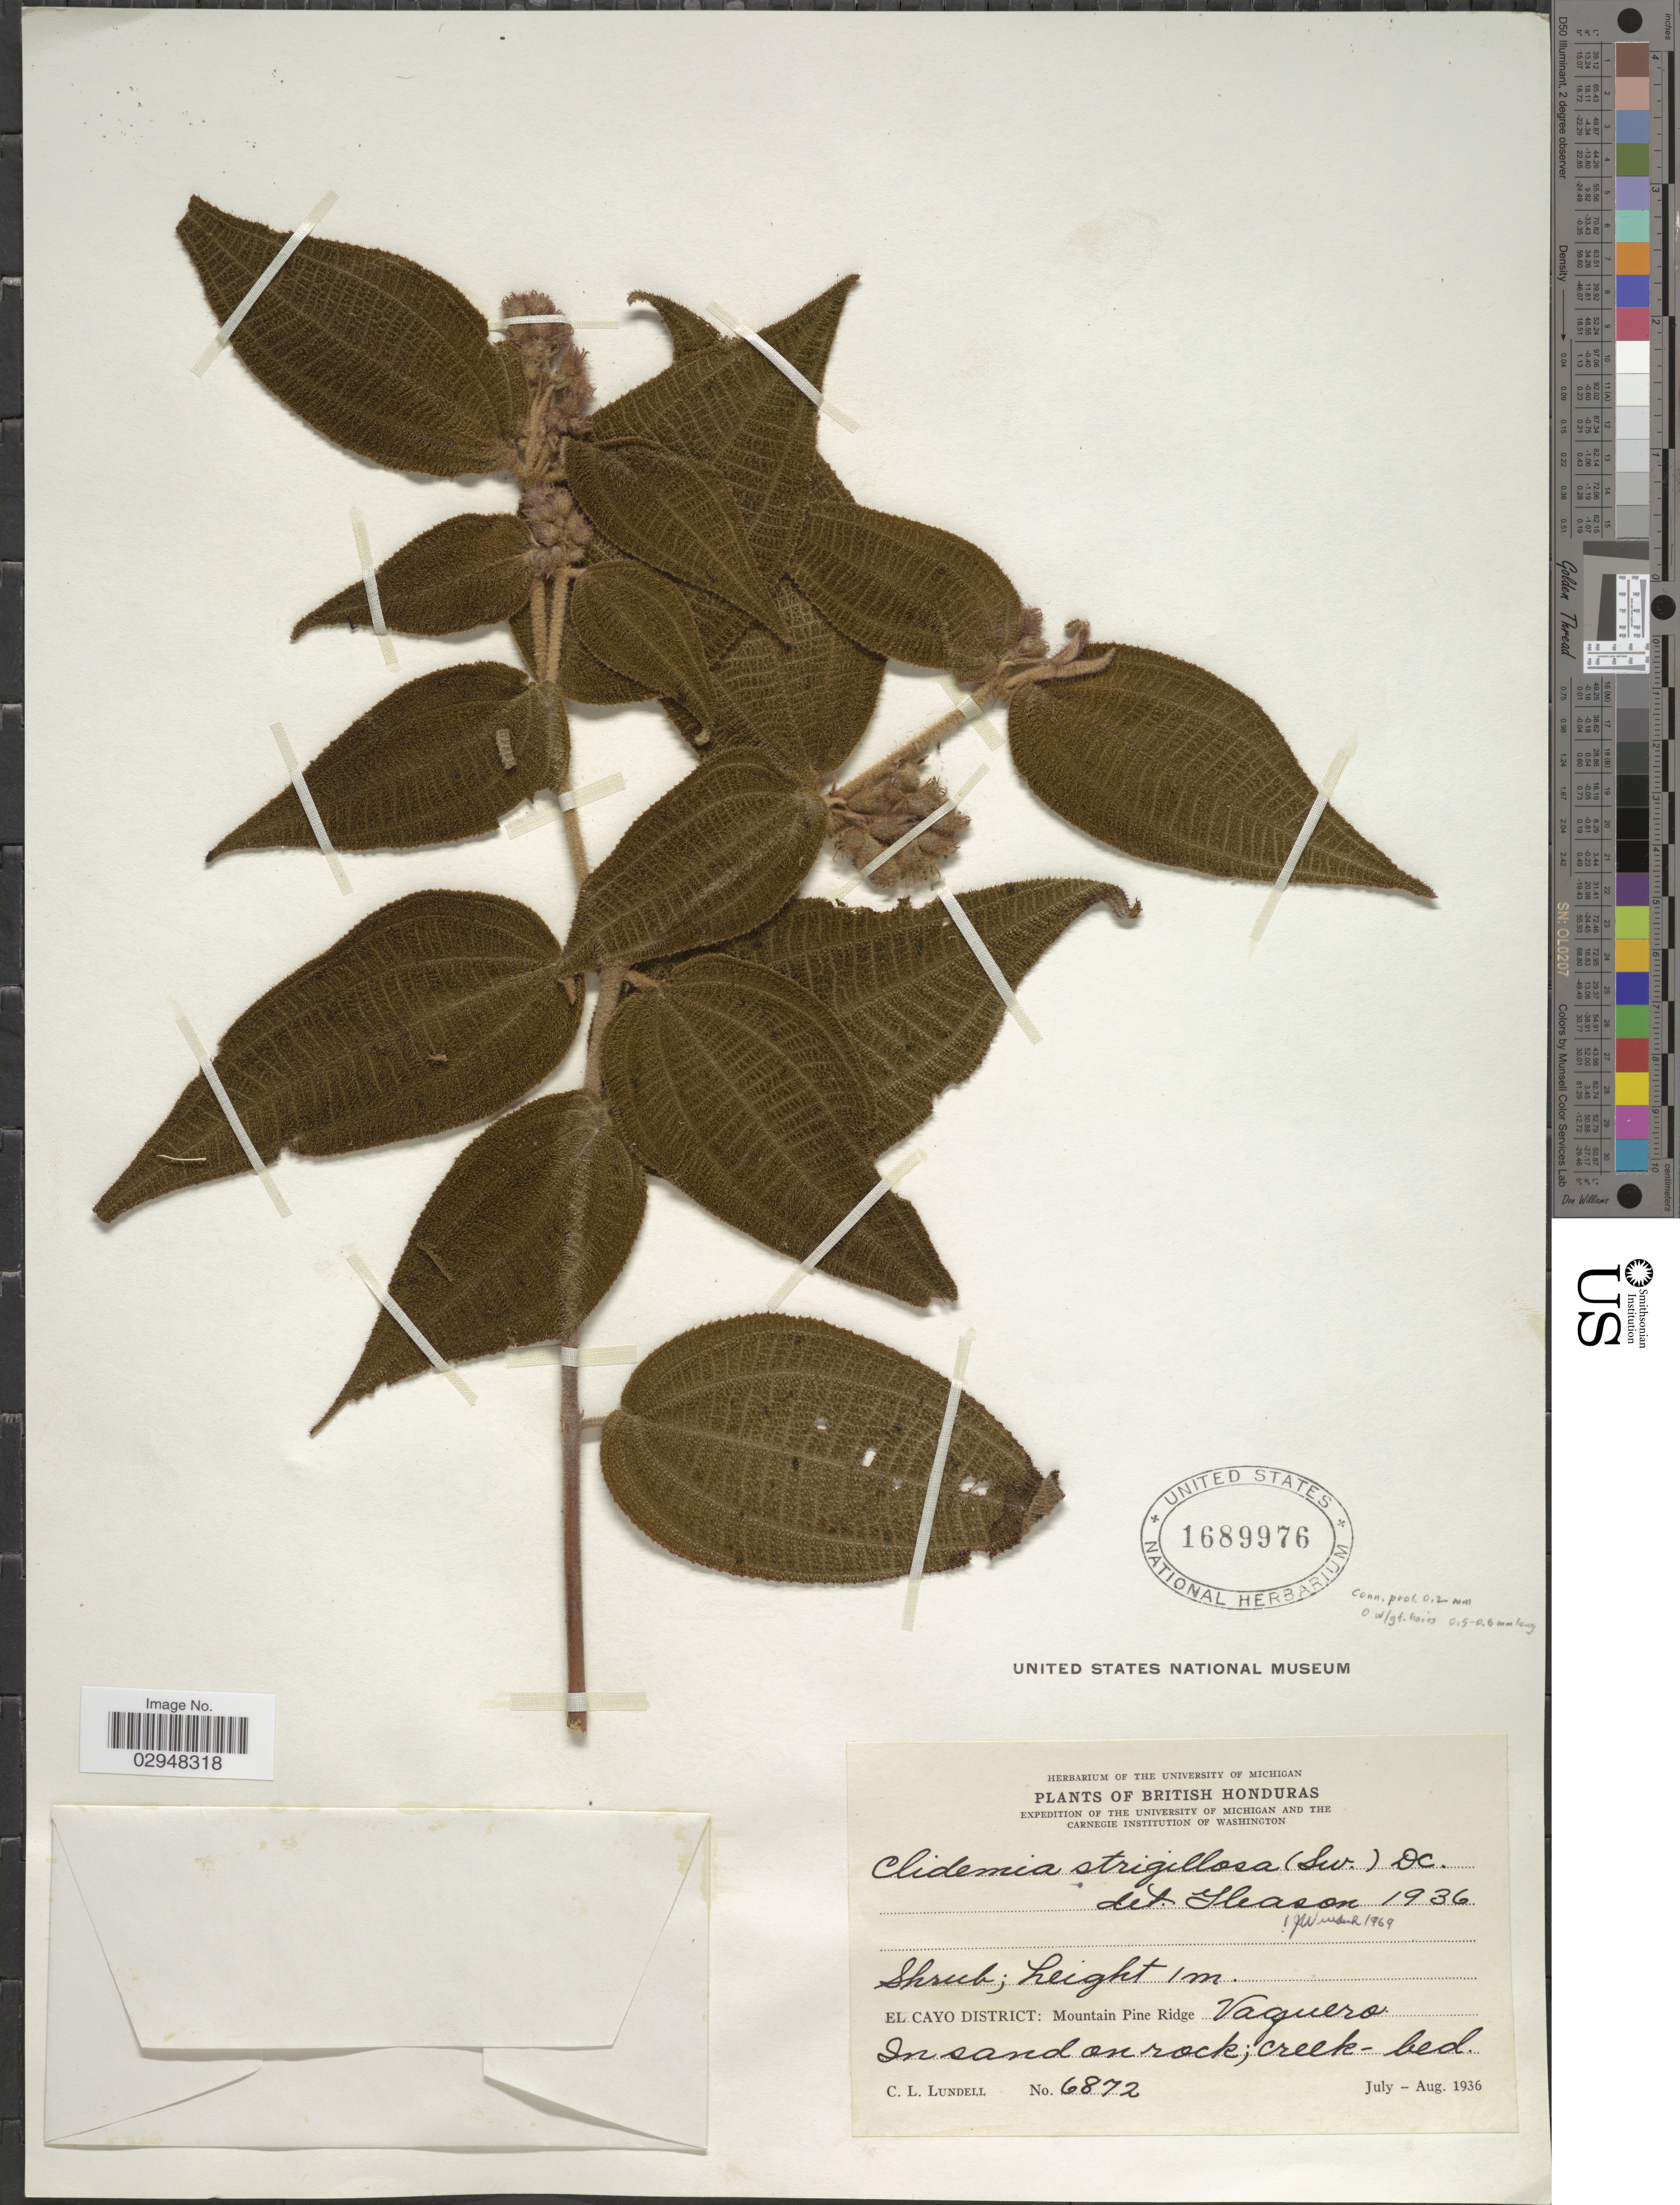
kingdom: Plantae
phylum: Tracheophyta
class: Magnoliopsida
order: Myrtales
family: Melastomataceae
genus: Clidemia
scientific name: Clidemia strigillosa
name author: (Sw.) DC.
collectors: C. L. Lundell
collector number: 6872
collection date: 1936-07/1936-08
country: Belize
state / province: Cayo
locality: British Honduras, El Cayo District, Mountain Pine Ridge, Vaguero.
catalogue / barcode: US 1689976